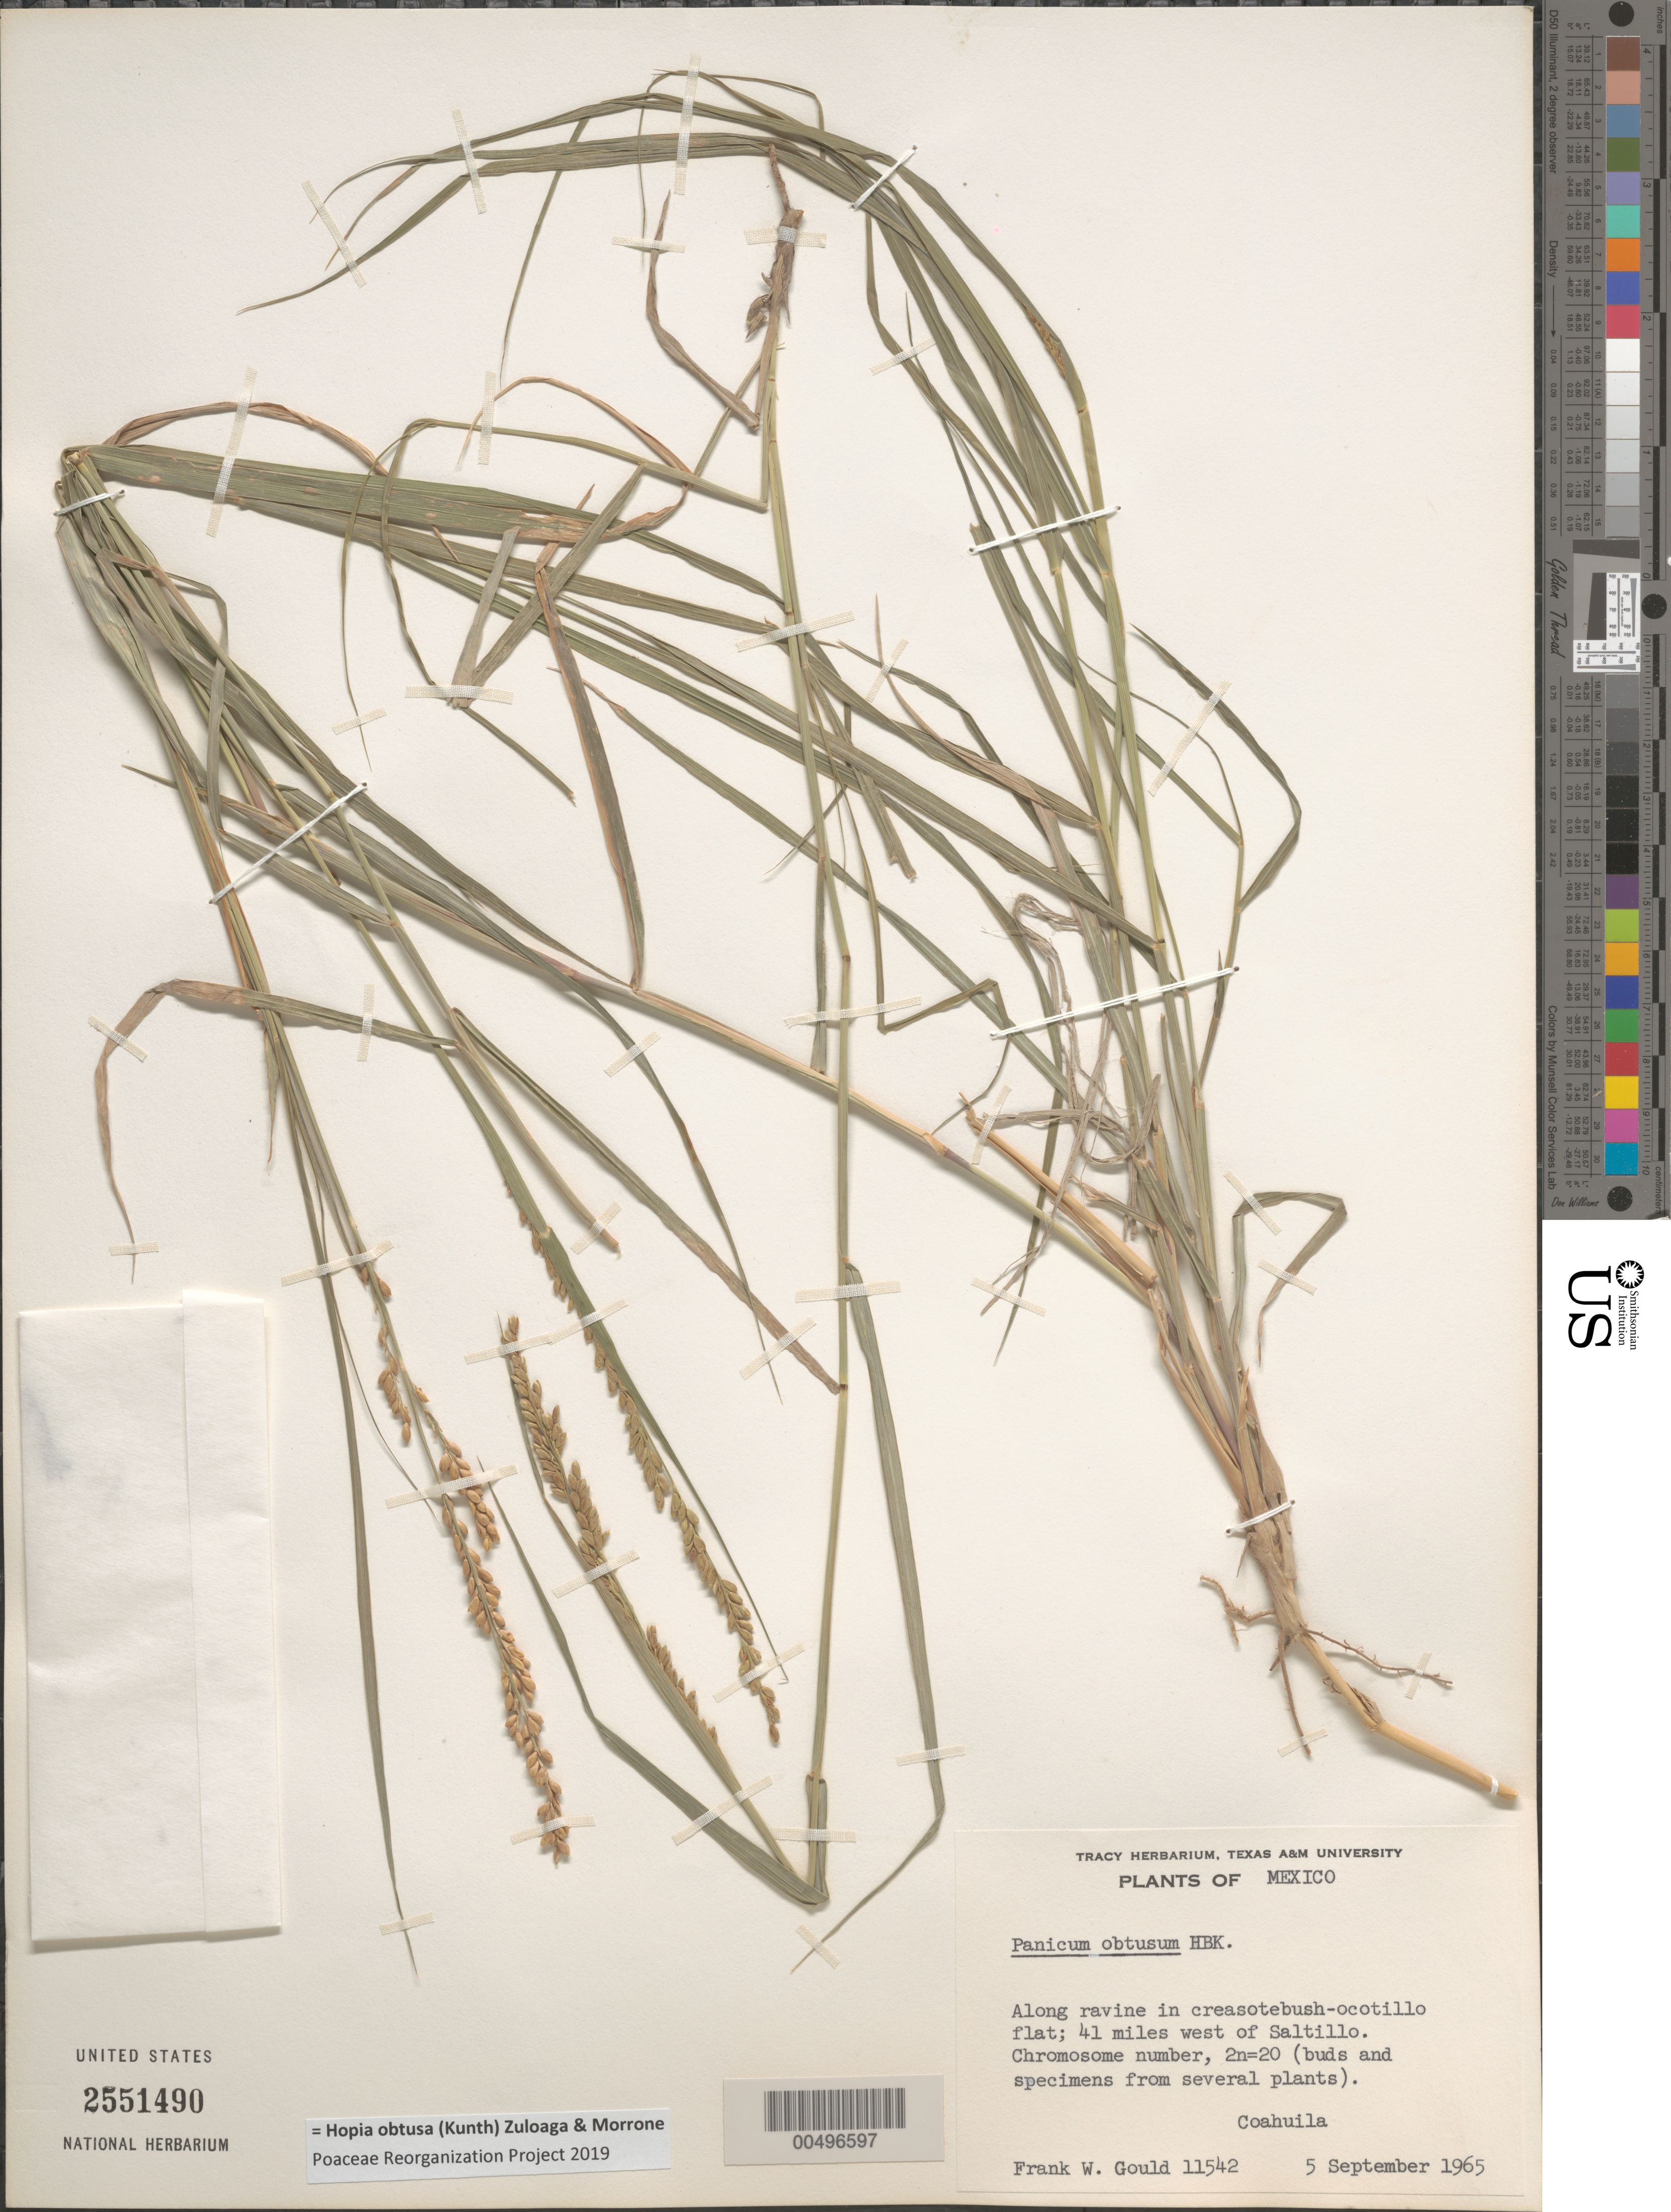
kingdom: Plantae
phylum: Tracheophyta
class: Liliopsida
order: Poales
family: Poaceae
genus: Panicum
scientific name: Panicum obtusum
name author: Kunth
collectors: F. W. Gould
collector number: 11542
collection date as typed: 5 Sep 1965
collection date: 1965-09-05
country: Mexico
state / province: Coahuila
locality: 41 mi W of Saltillo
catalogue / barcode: US 2551490